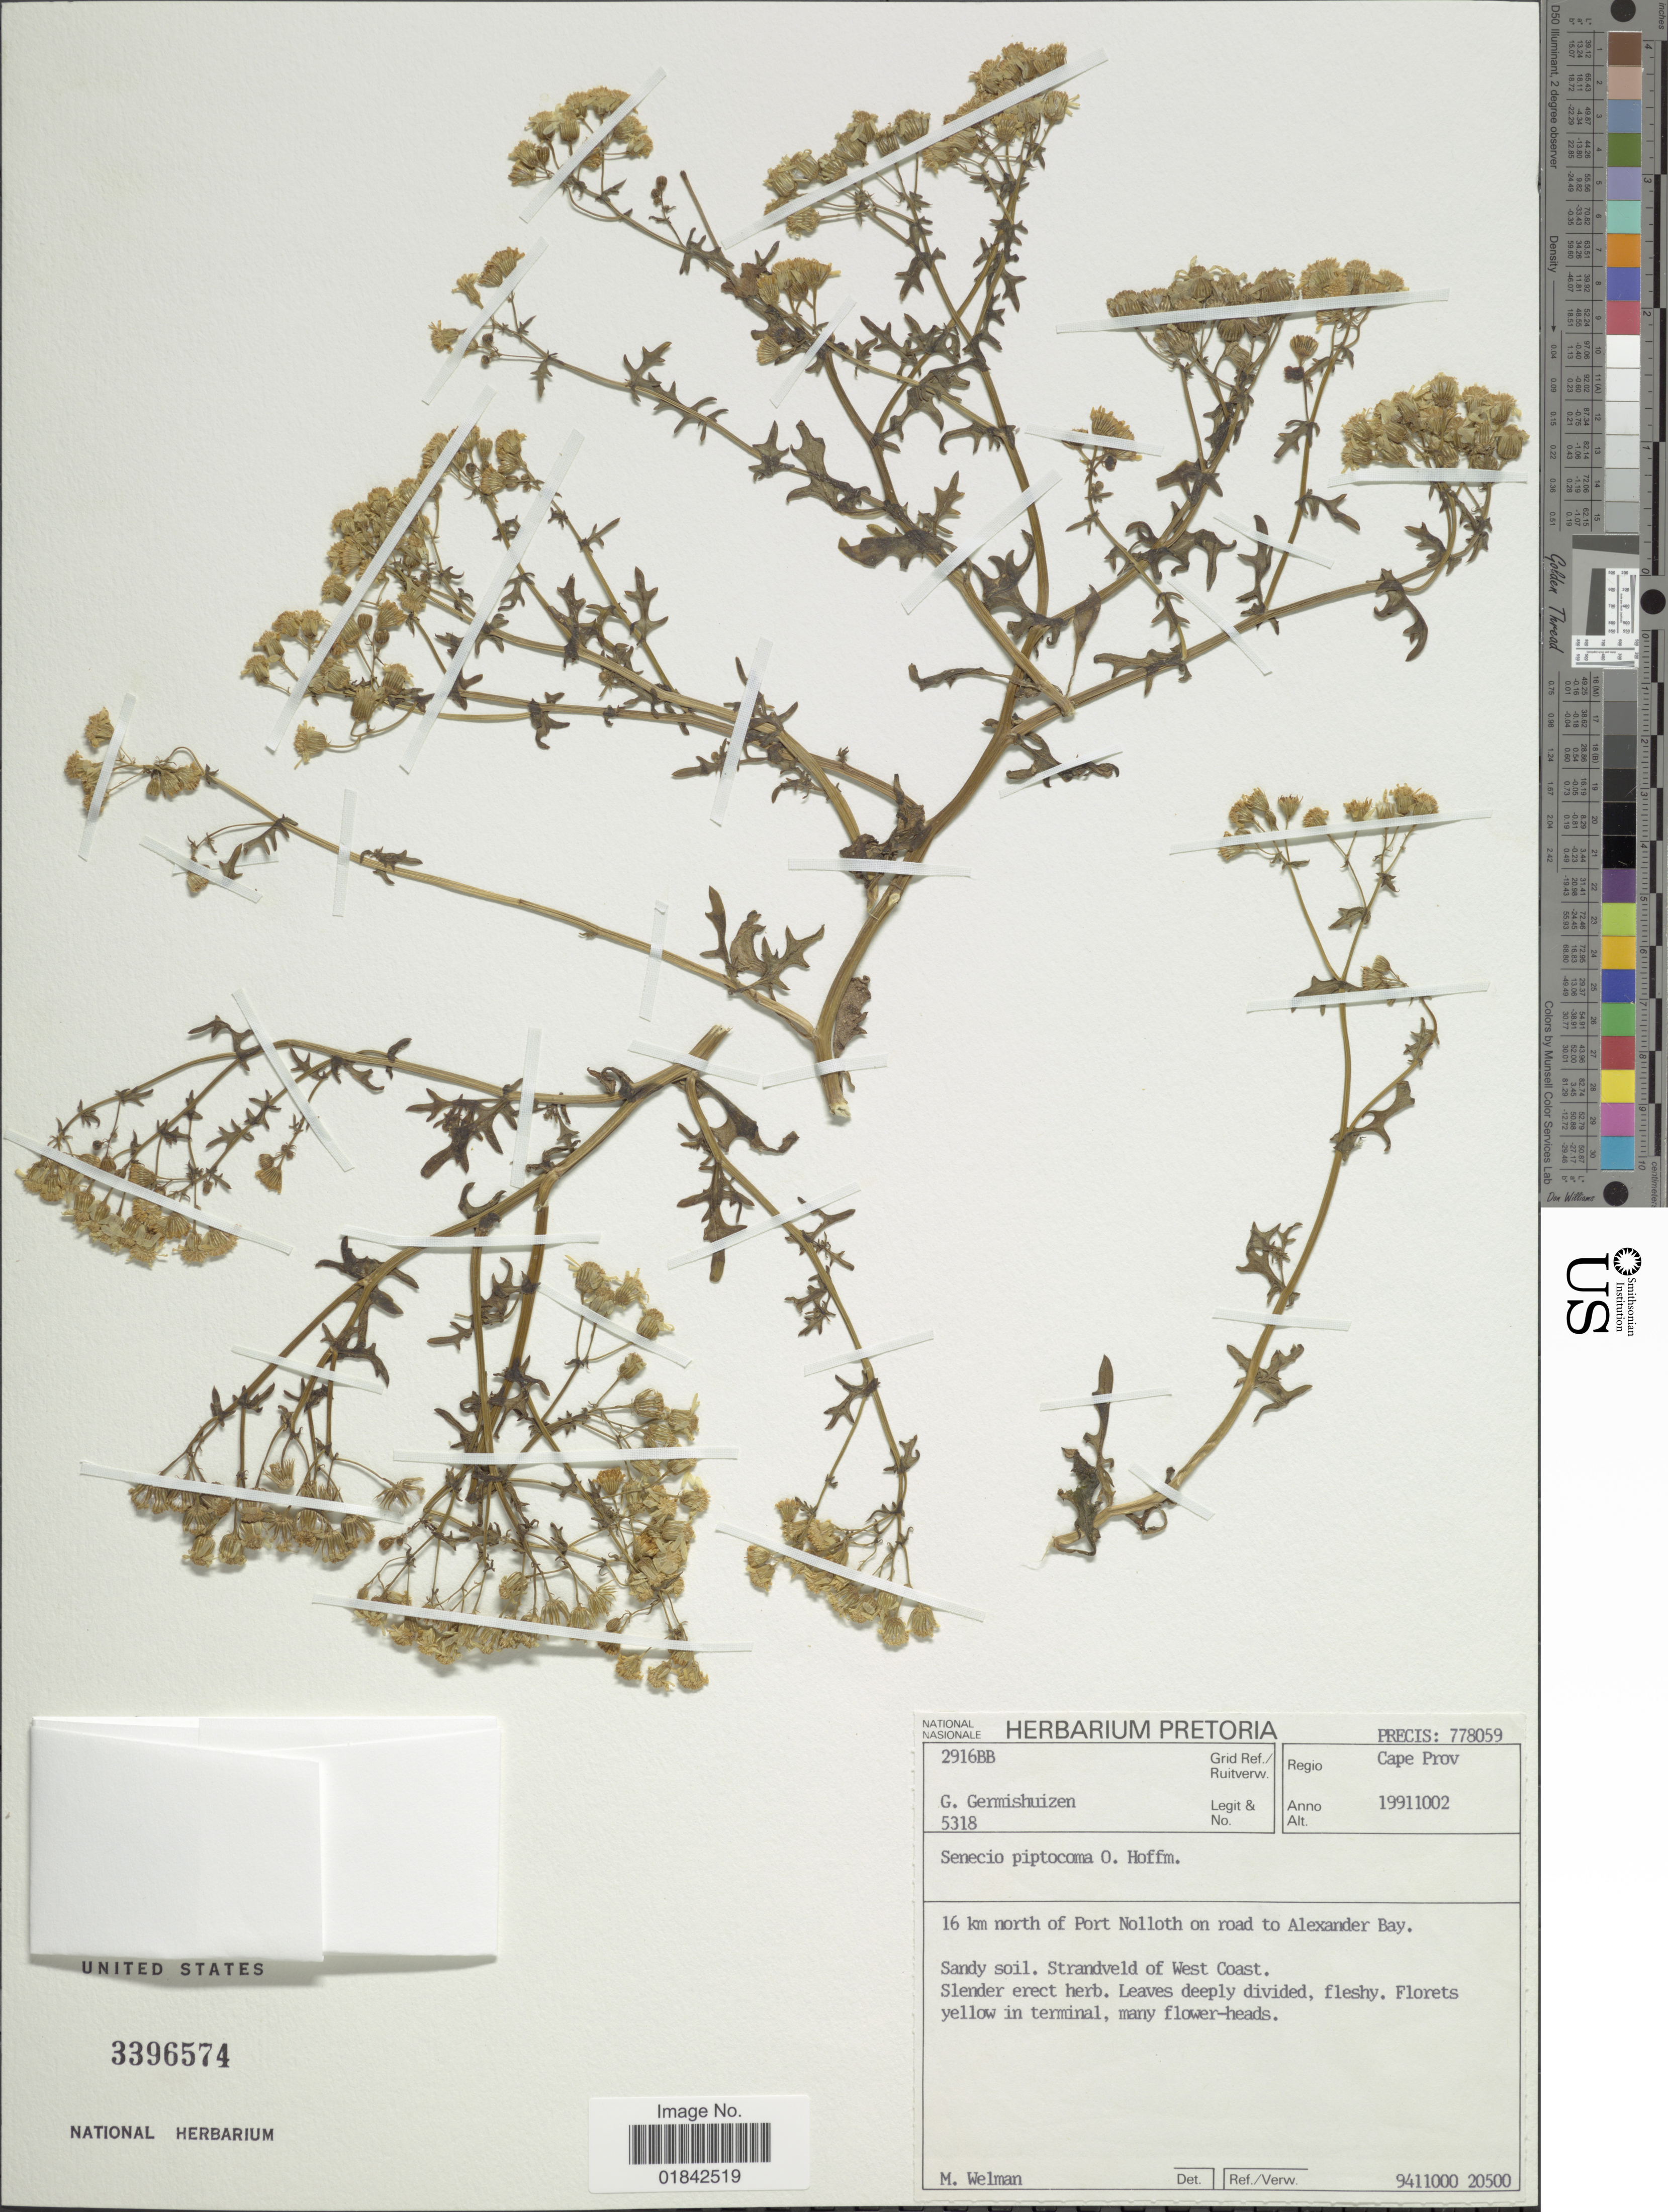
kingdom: Plantae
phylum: Tracheophyta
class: Magnoliopsida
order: Asterales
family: Asteraceae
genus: Senecio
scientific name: Senecio piptocoma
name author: O. Hoffm. ex Schinz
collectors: G. Germishuizen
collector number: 5318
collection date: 1991-11-02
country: South Africa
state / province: Northern Cape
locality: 16 km north of Port Nolloth on road to Alexander Bay. Strandveld of West Coast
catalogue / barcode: US 3396574